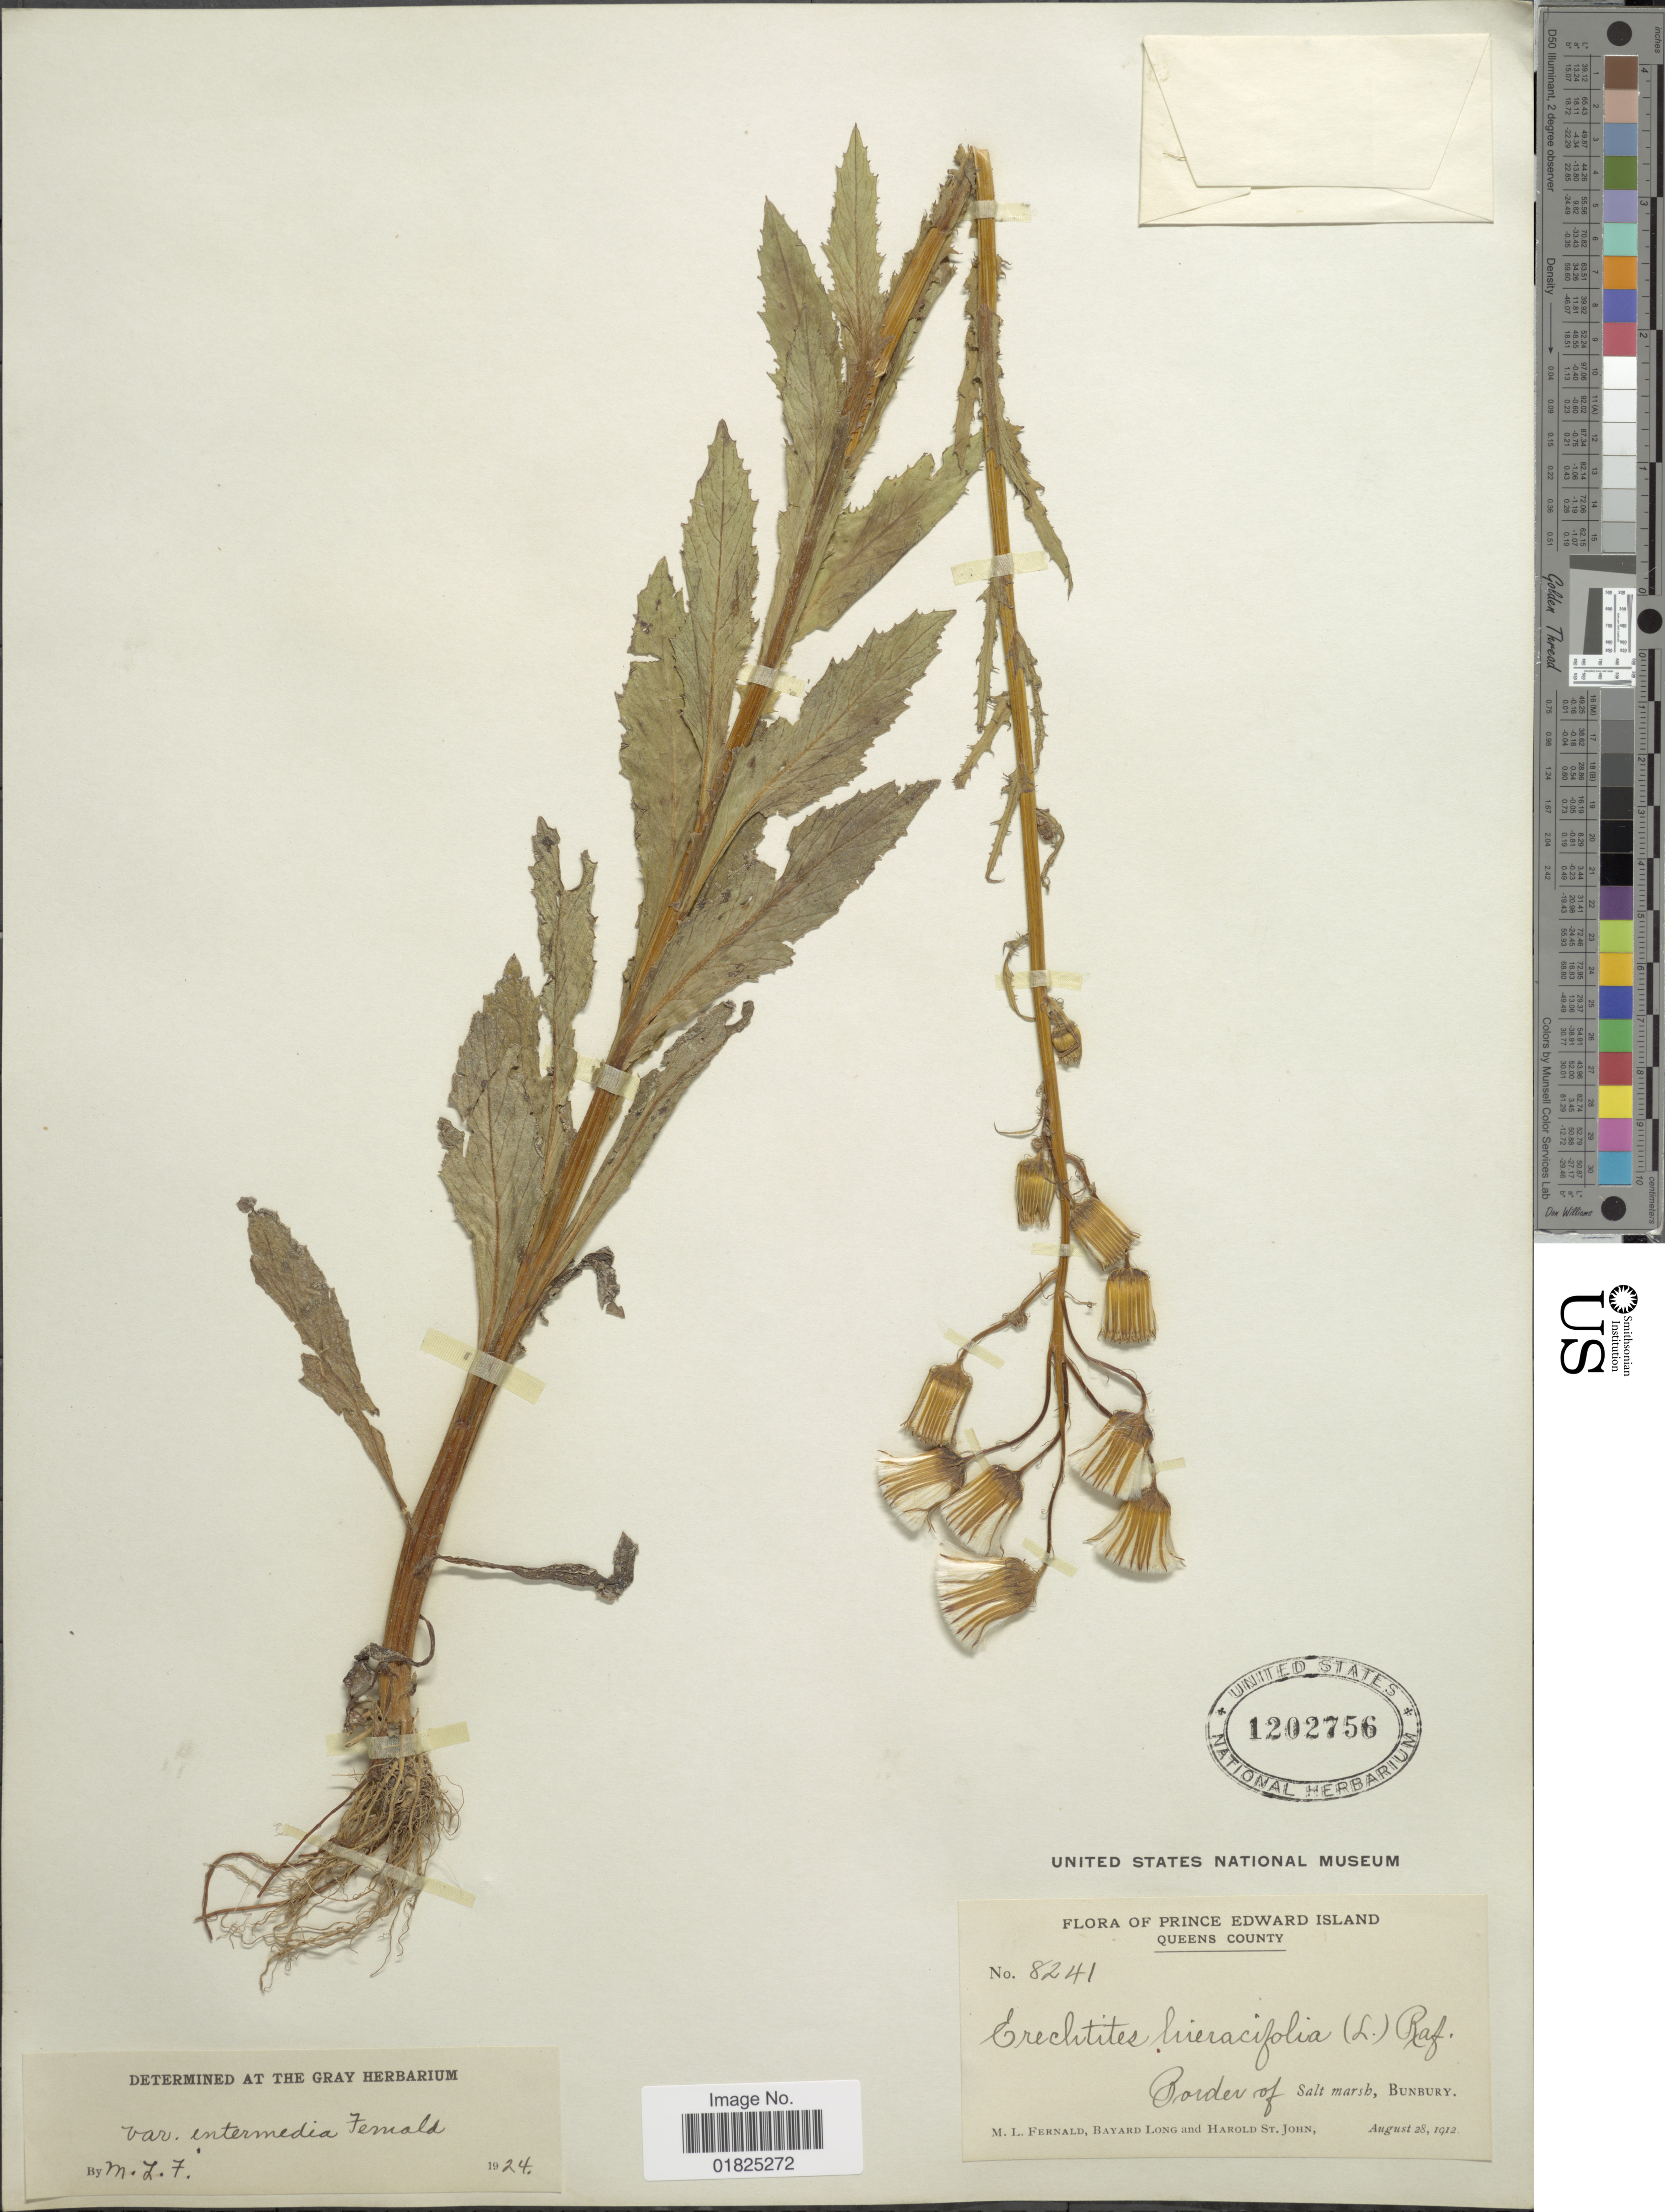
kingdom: Plantae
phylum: Tracheophyta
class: Magnoliopsida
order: Asterales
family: Asteraceae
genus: Erechtites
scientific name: Erechtites hieraciifolius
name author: (L.) Raf. ex DC.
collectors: M. L. Fernald, B. Long & H. St. John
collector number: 8241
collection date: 1912-08-28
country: Canada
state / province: Prince Edward Island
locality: Queens County. Border of Salt Marsh, Bunbury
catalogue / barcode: US 1202756